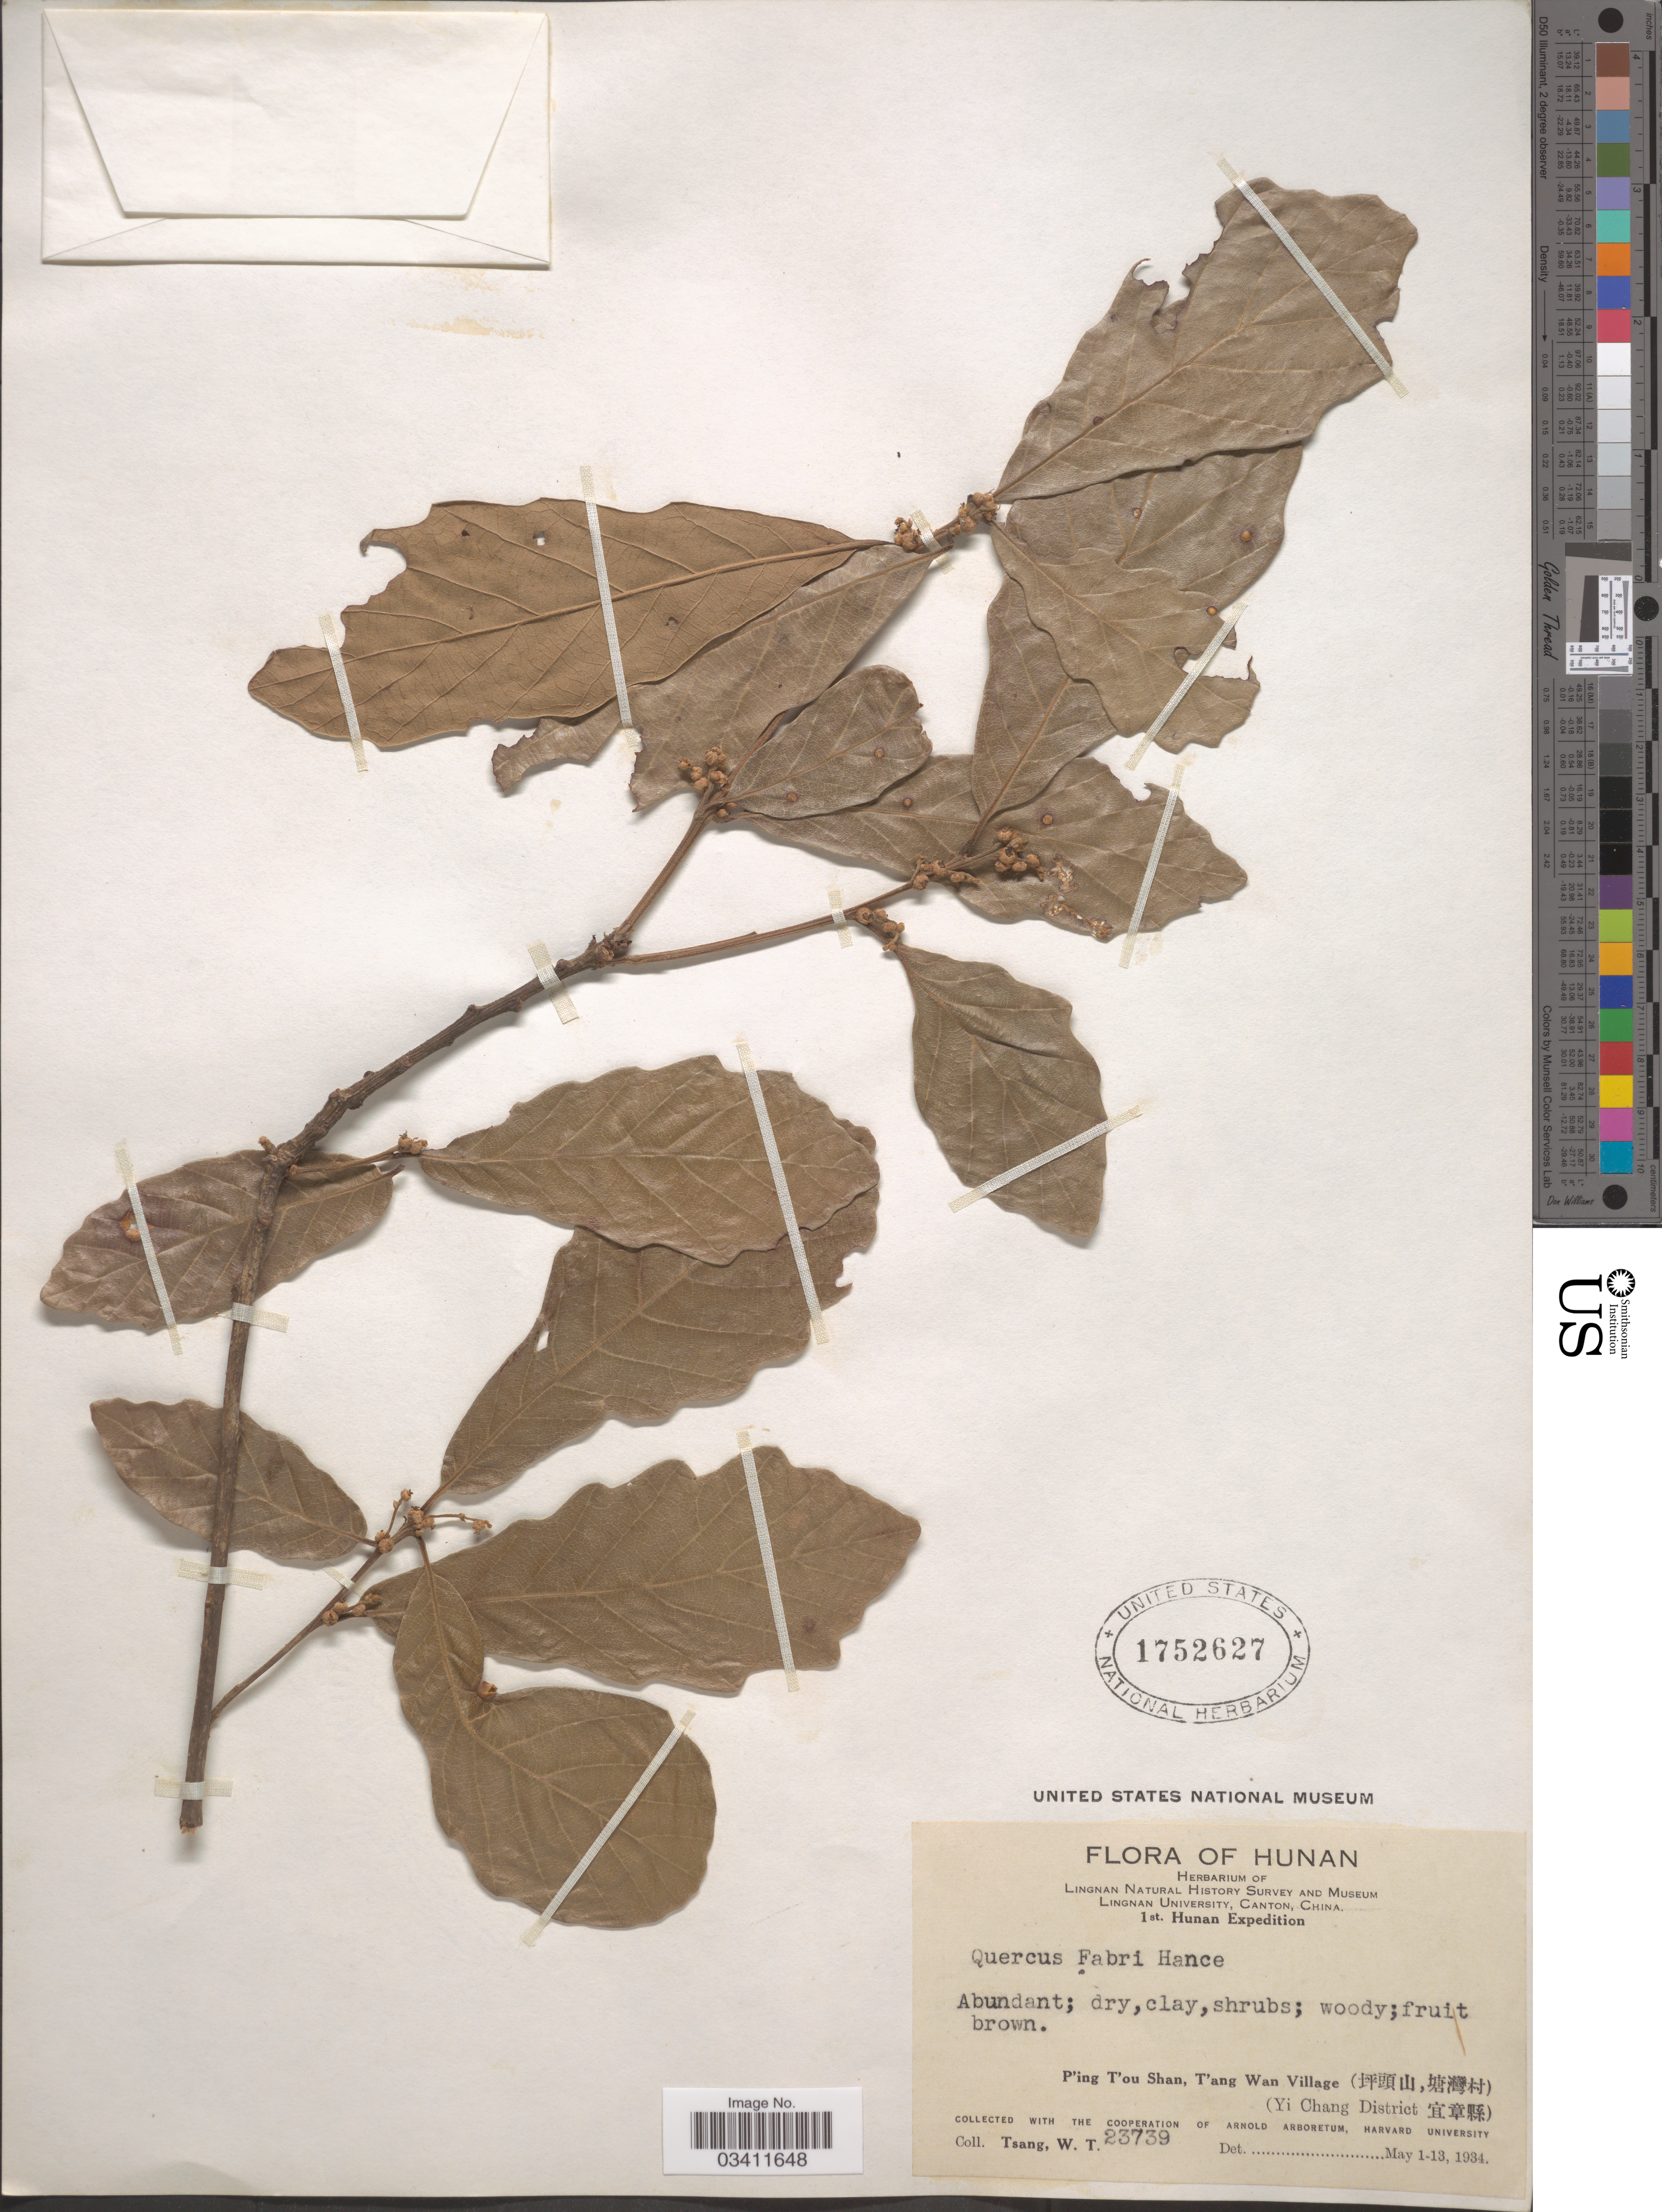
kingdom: Plantae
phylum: Tracheophyta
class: Magnoliopsida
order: Fagales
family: Fagaceae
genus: Quercus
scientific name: Quercus fabrei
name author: Hance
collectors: W. T. Tsang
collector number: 23739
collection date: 1934-05-01/1934-05-13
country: China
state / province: Hunan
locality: P'ing T'ou Shan, T'ang Wan Village (X) (Yi Chang District X).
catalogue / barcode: US 1752627